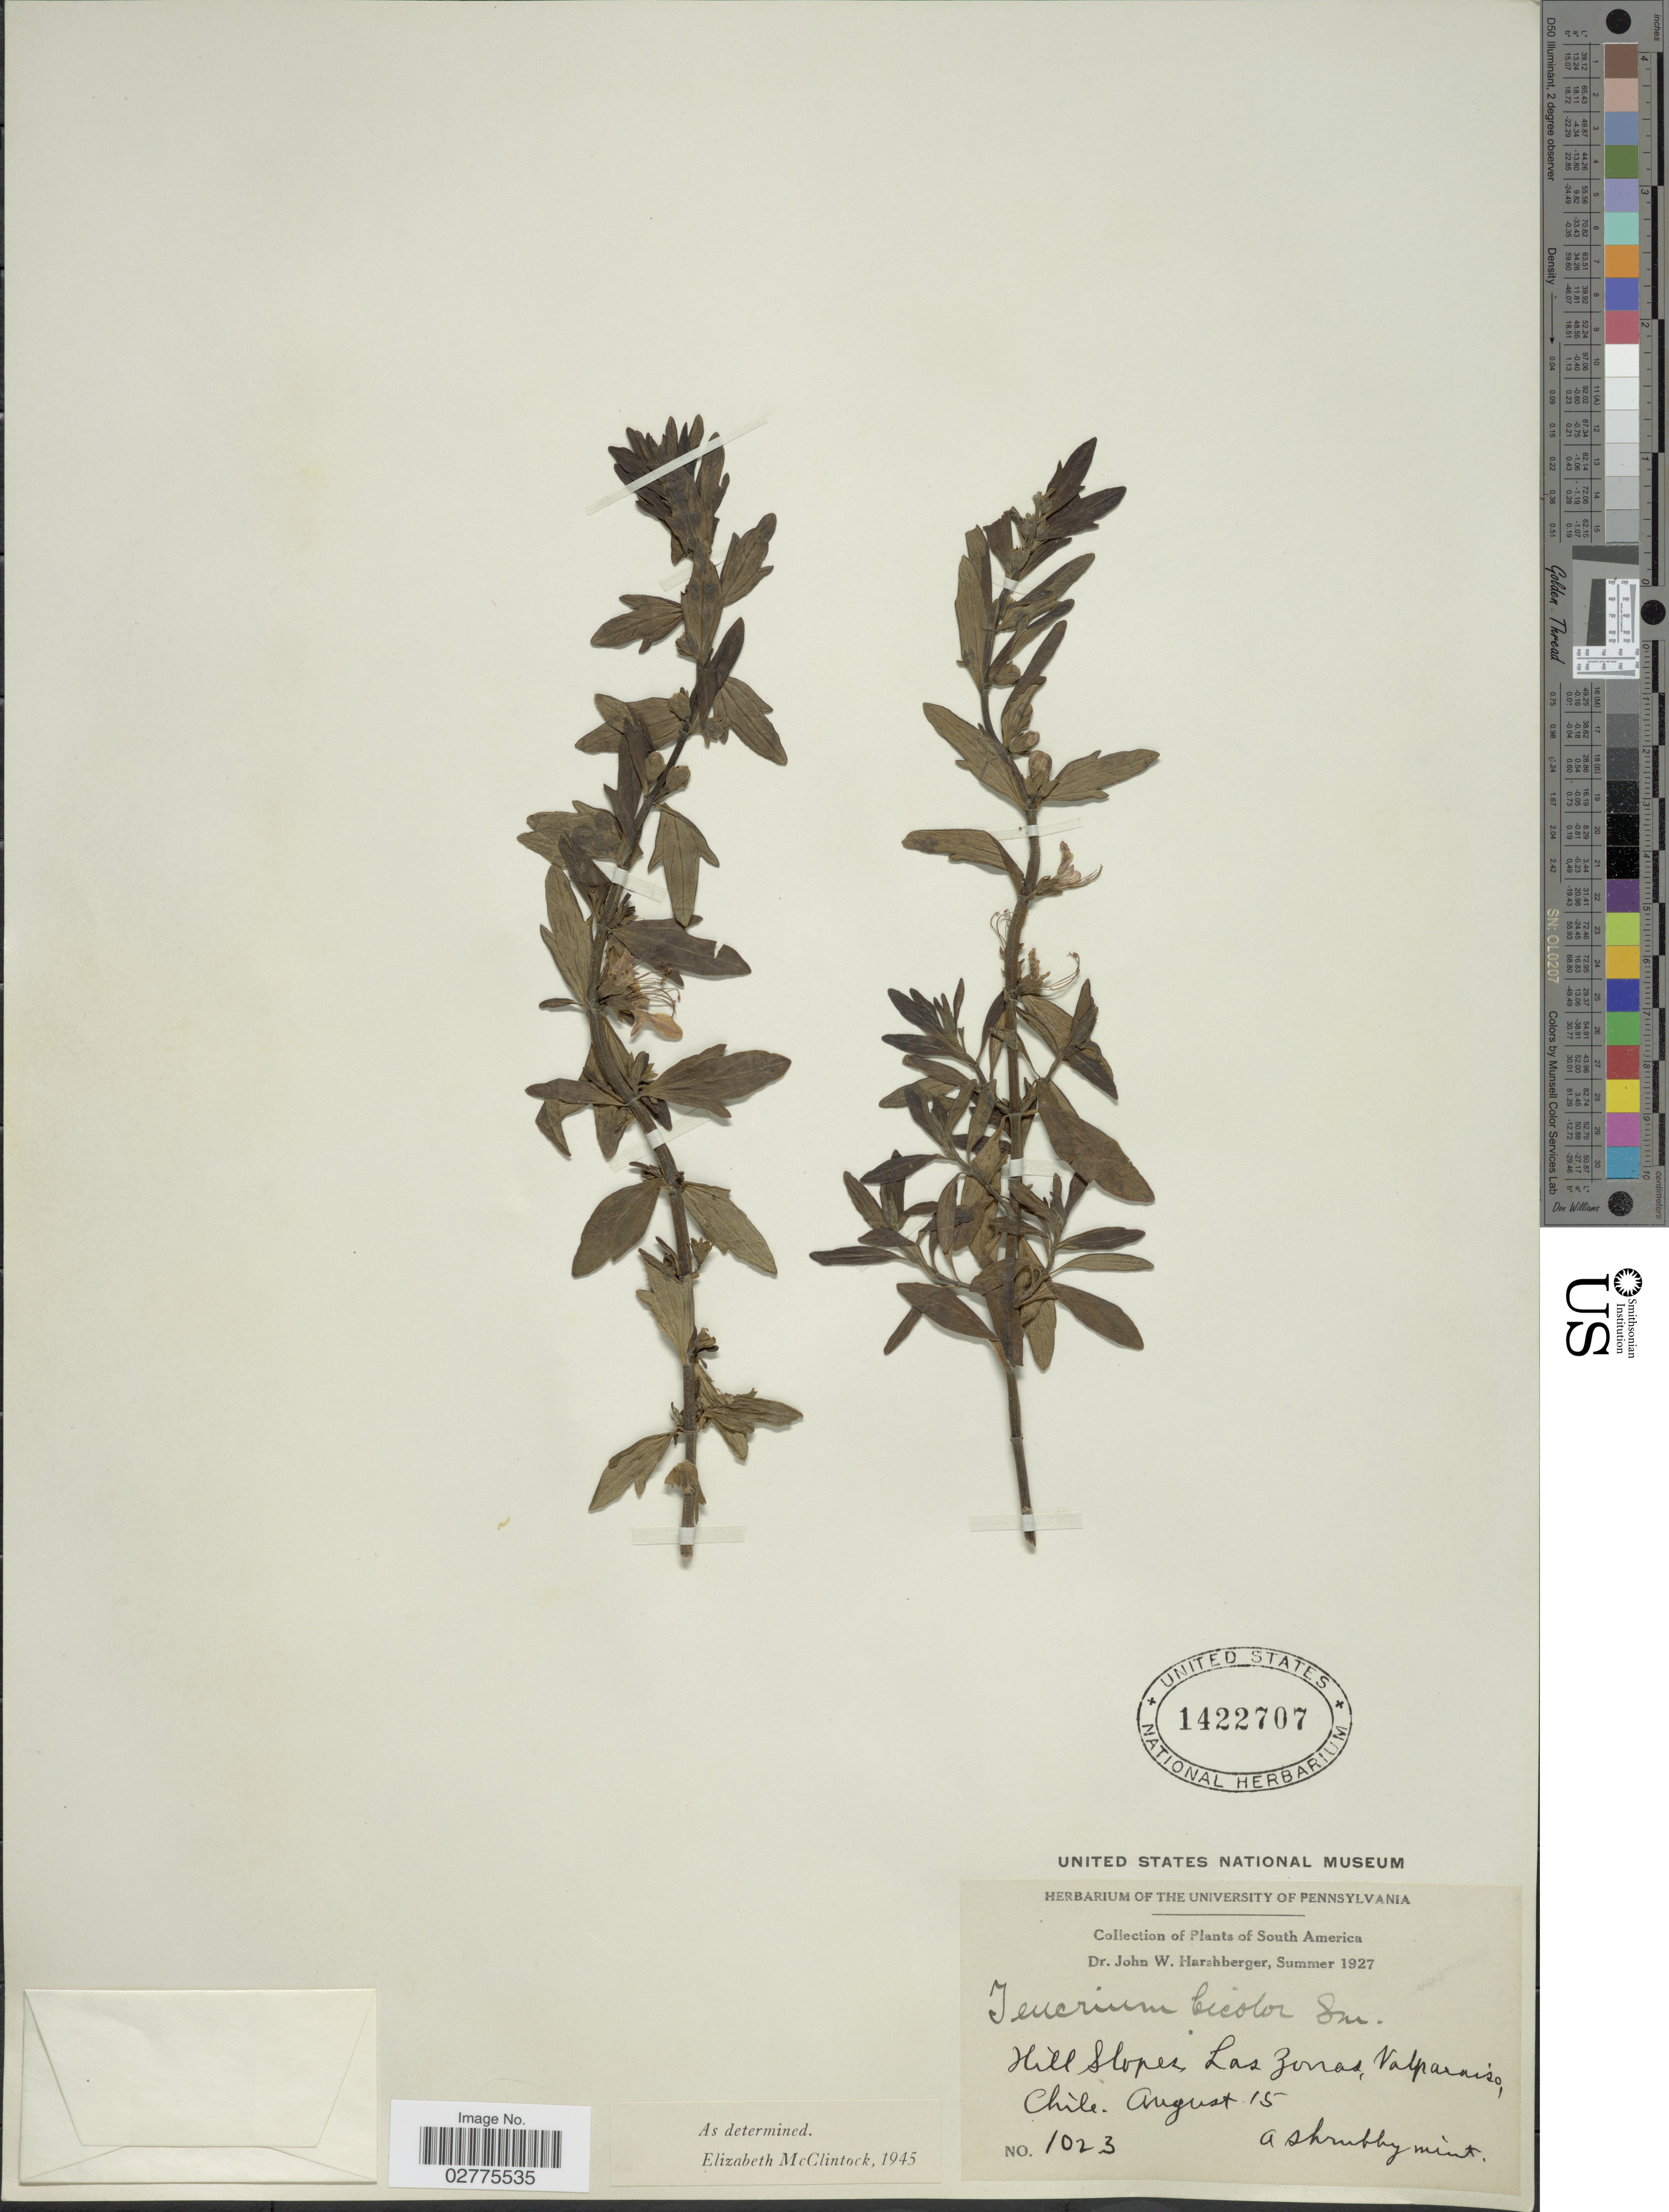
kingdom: Plantae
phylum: Tracheophyta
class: Magnoliopsida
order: Lamiales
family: Lamiaceae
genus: Teucrium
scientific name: Teucrium bicolor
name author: (Sm.) Raf.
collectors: J. W. Harshberger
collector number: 1023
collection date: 1927-08-15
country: Chile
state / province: Valparaíso (V)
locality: Hill Slopes, Las Zonas.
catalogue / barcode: US 1422707